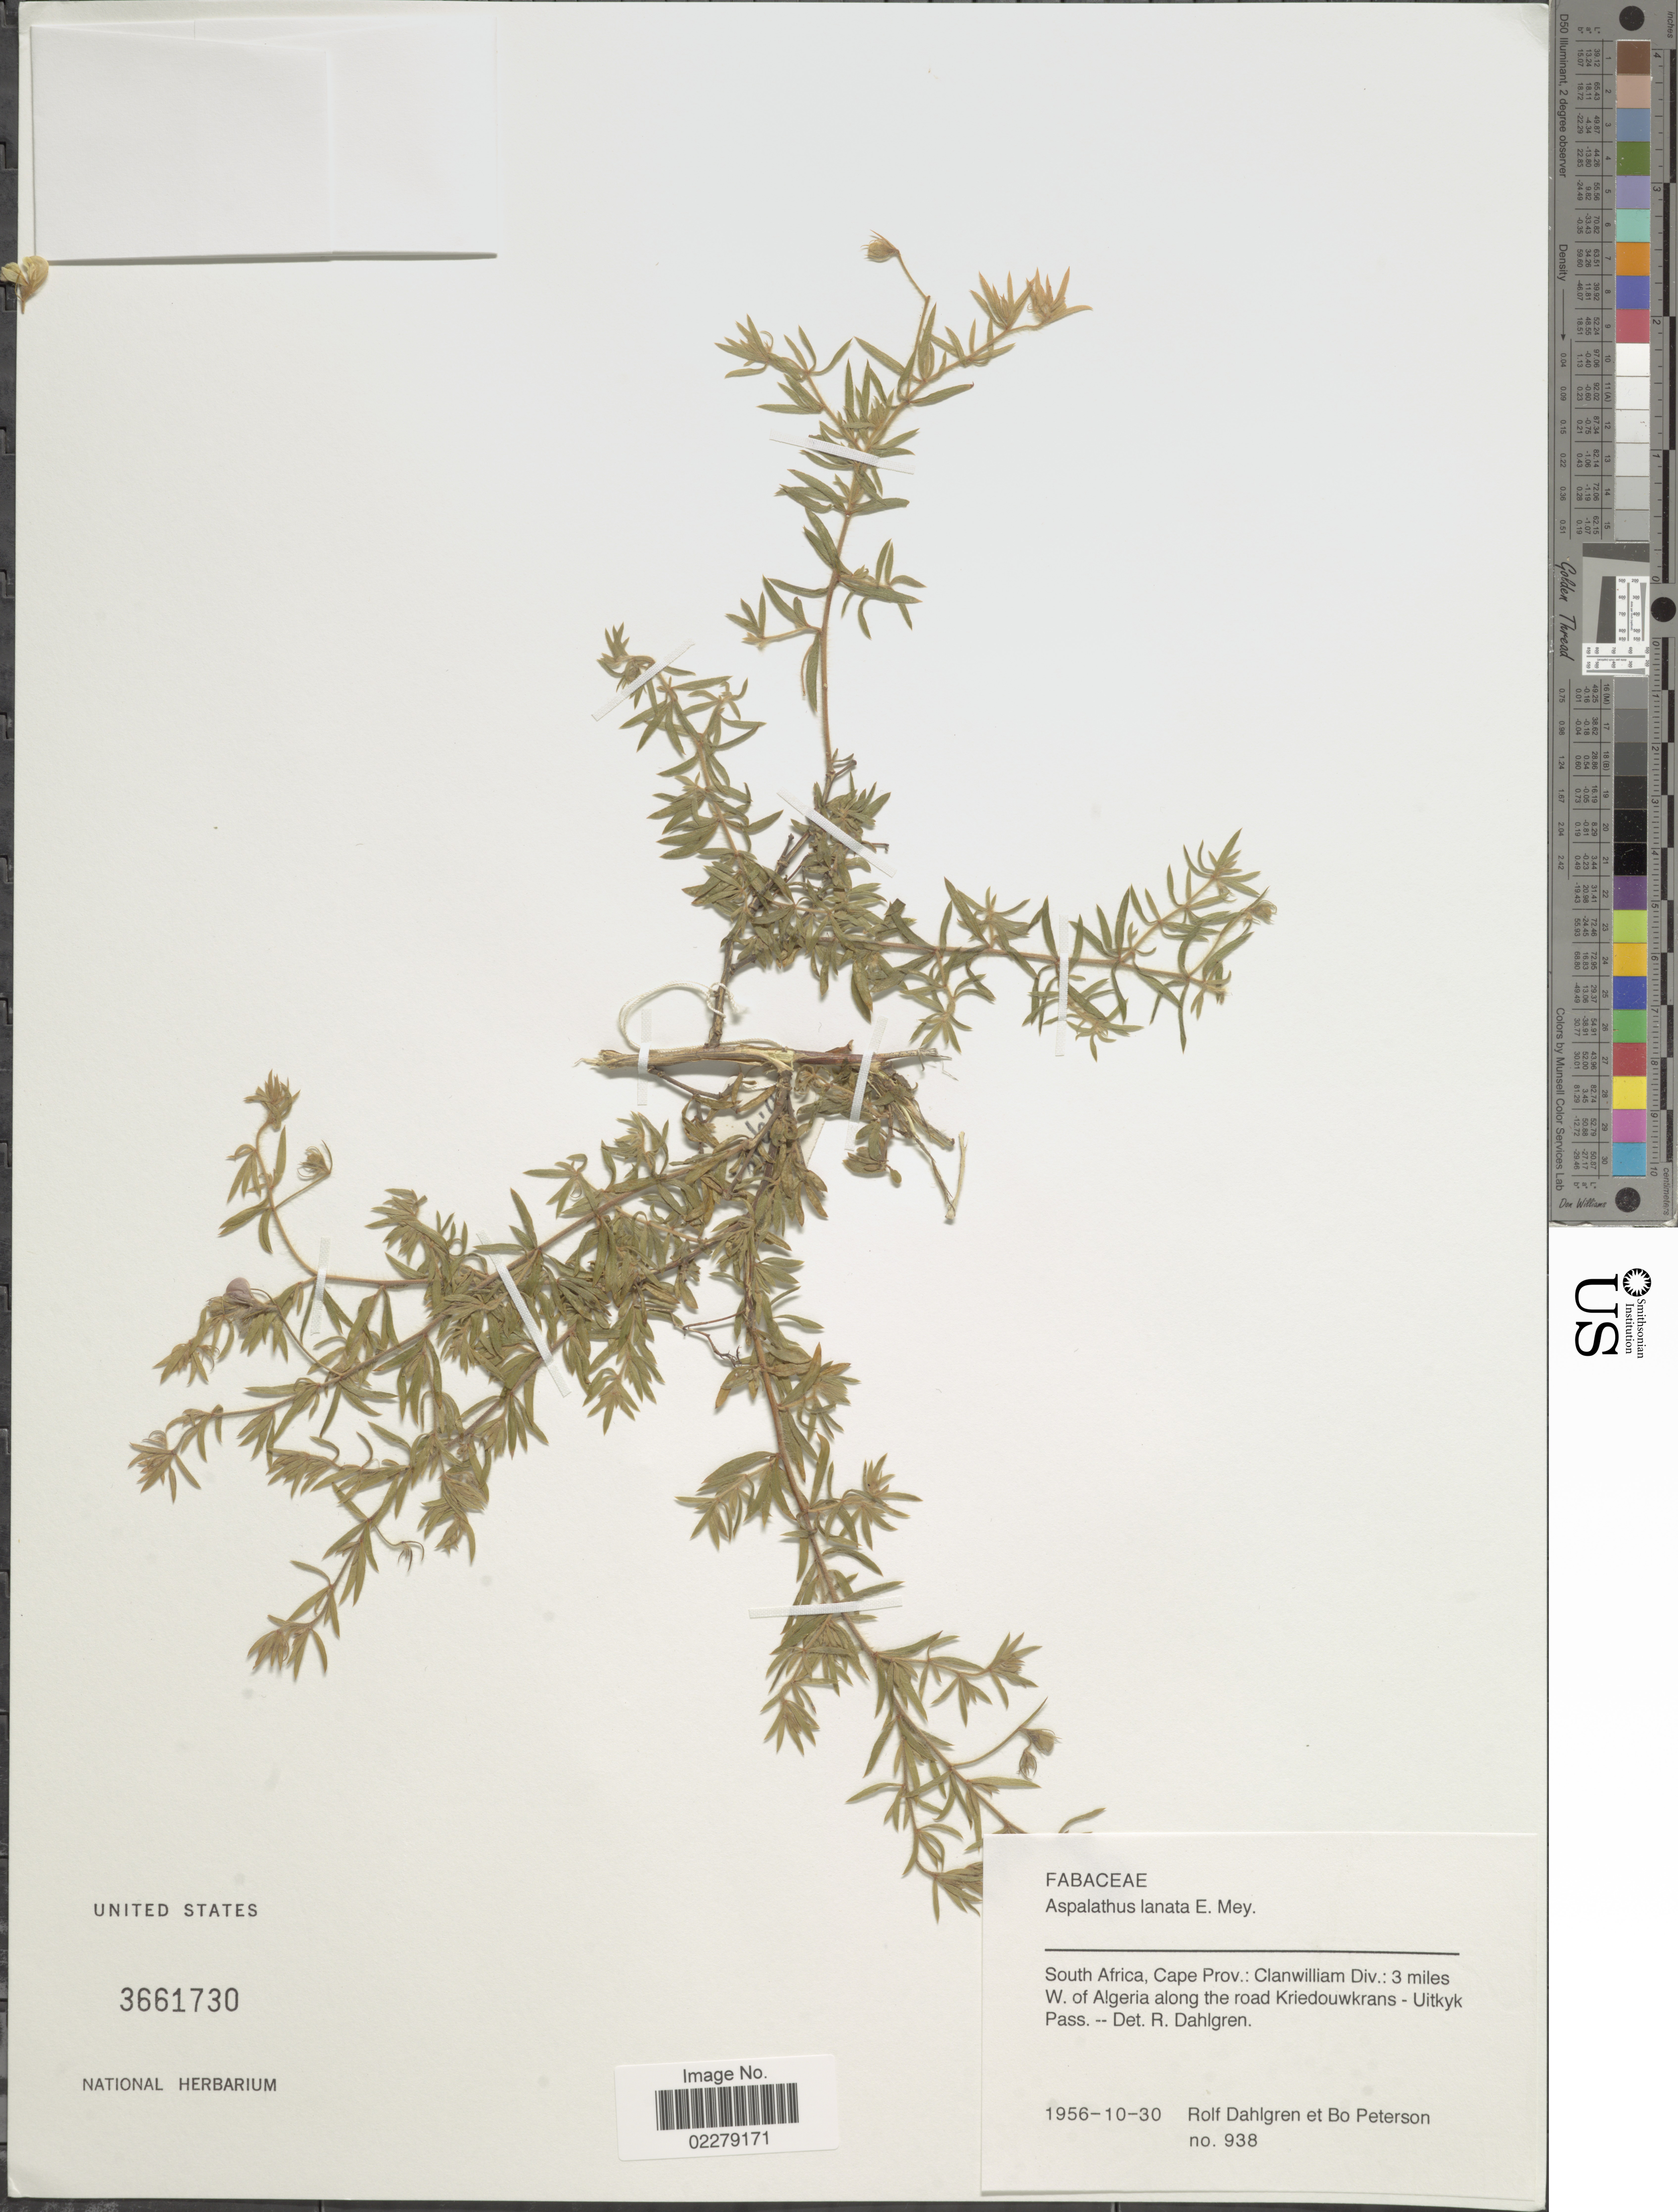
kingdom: Plantae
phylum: Tracheophyta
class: Magnoliopsida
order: Fabales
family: Fabaceae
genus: Aspalathus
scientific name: Aspalathus lanata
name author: E. Mey.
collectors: R. Dahlgren & B. H. Peterson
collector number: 938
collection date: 1956-10-30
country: South Africa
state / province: Western Cape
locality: Clanwilliam Div.: 3 miles W. of Algeria along the road Kriedouwkrans - Uitkyk Pass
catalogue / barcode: US 3661730